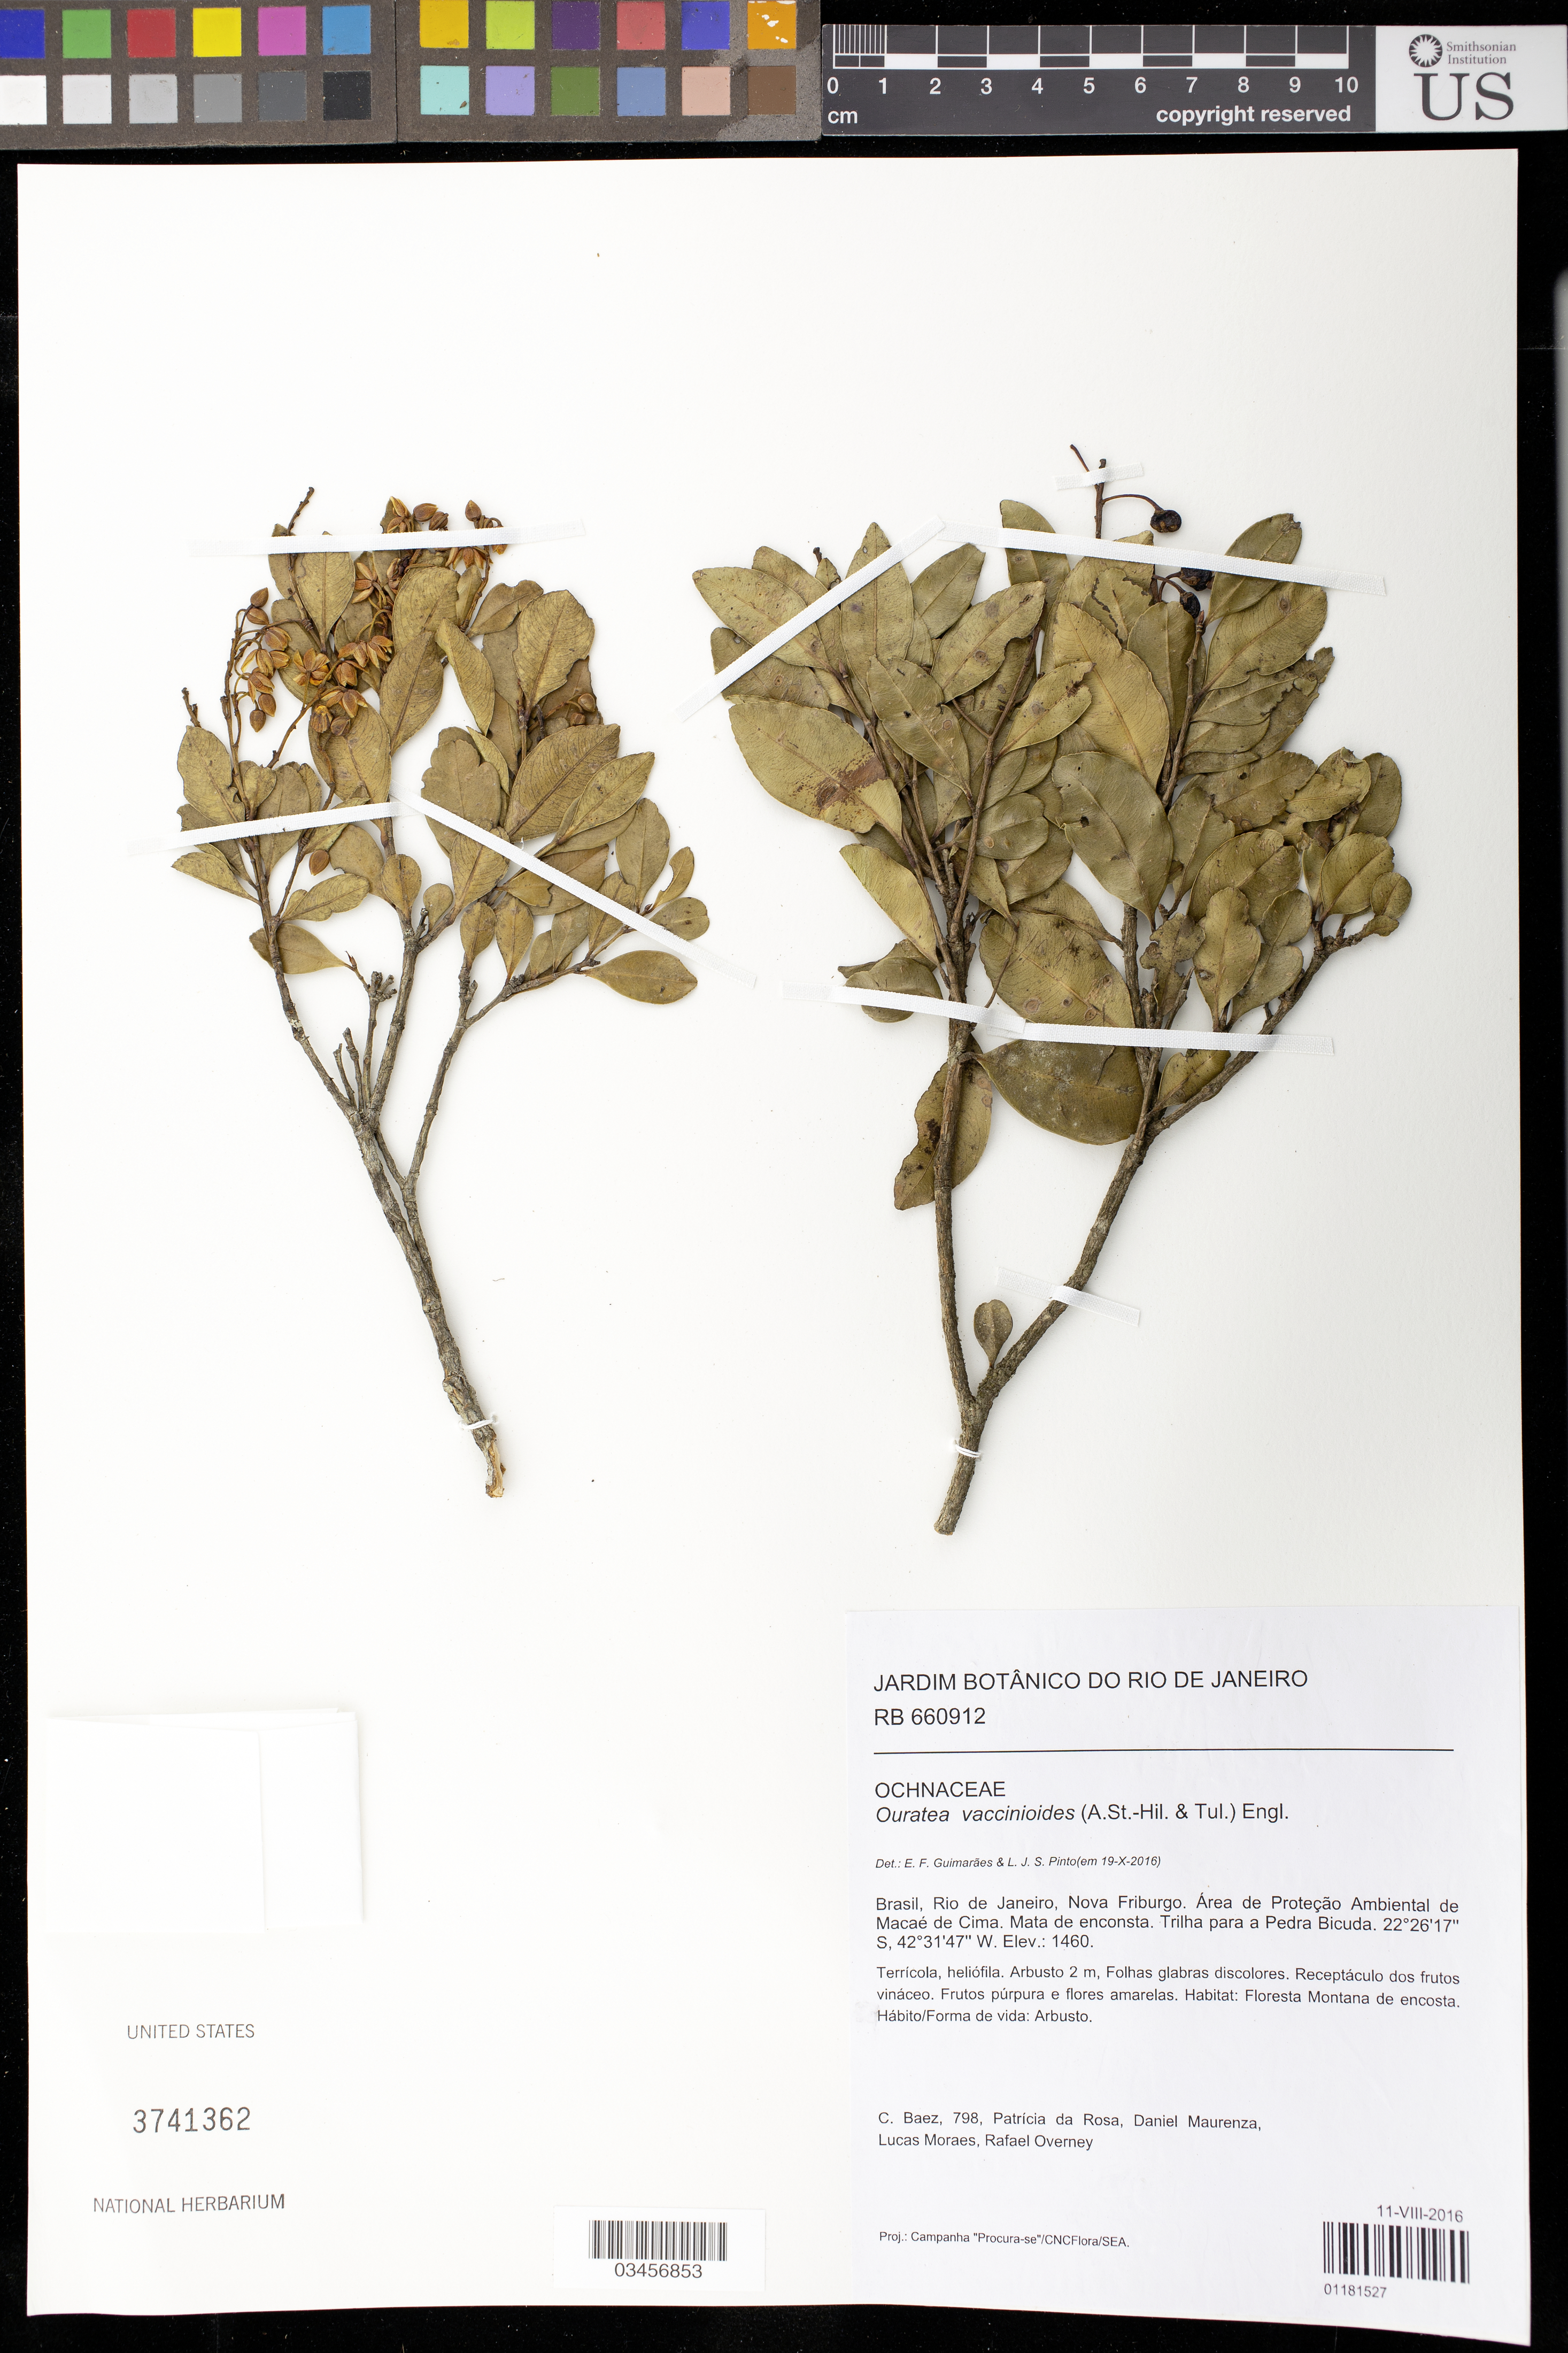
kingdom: Plantae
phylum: Tracheophyta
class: Magnoliopsida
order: Malpighiales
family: Ochnaceae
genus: Ouratea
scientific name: Ouratea vaccinioides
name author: Engl.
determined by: Guimarães, E. F.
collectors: C. Baez, P. da Rosa, D. Maurenza, L. Moraes & R. Overney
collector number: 798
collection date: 2016-07-11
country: Brazil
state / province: Rio de Janeiro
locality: Nova Friburgo. Área de Proteção Ambiental de Macaé de Cima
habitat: Terricola, heliófila. Floresta montana de encosta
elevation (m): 1460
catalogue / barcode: US 3741362